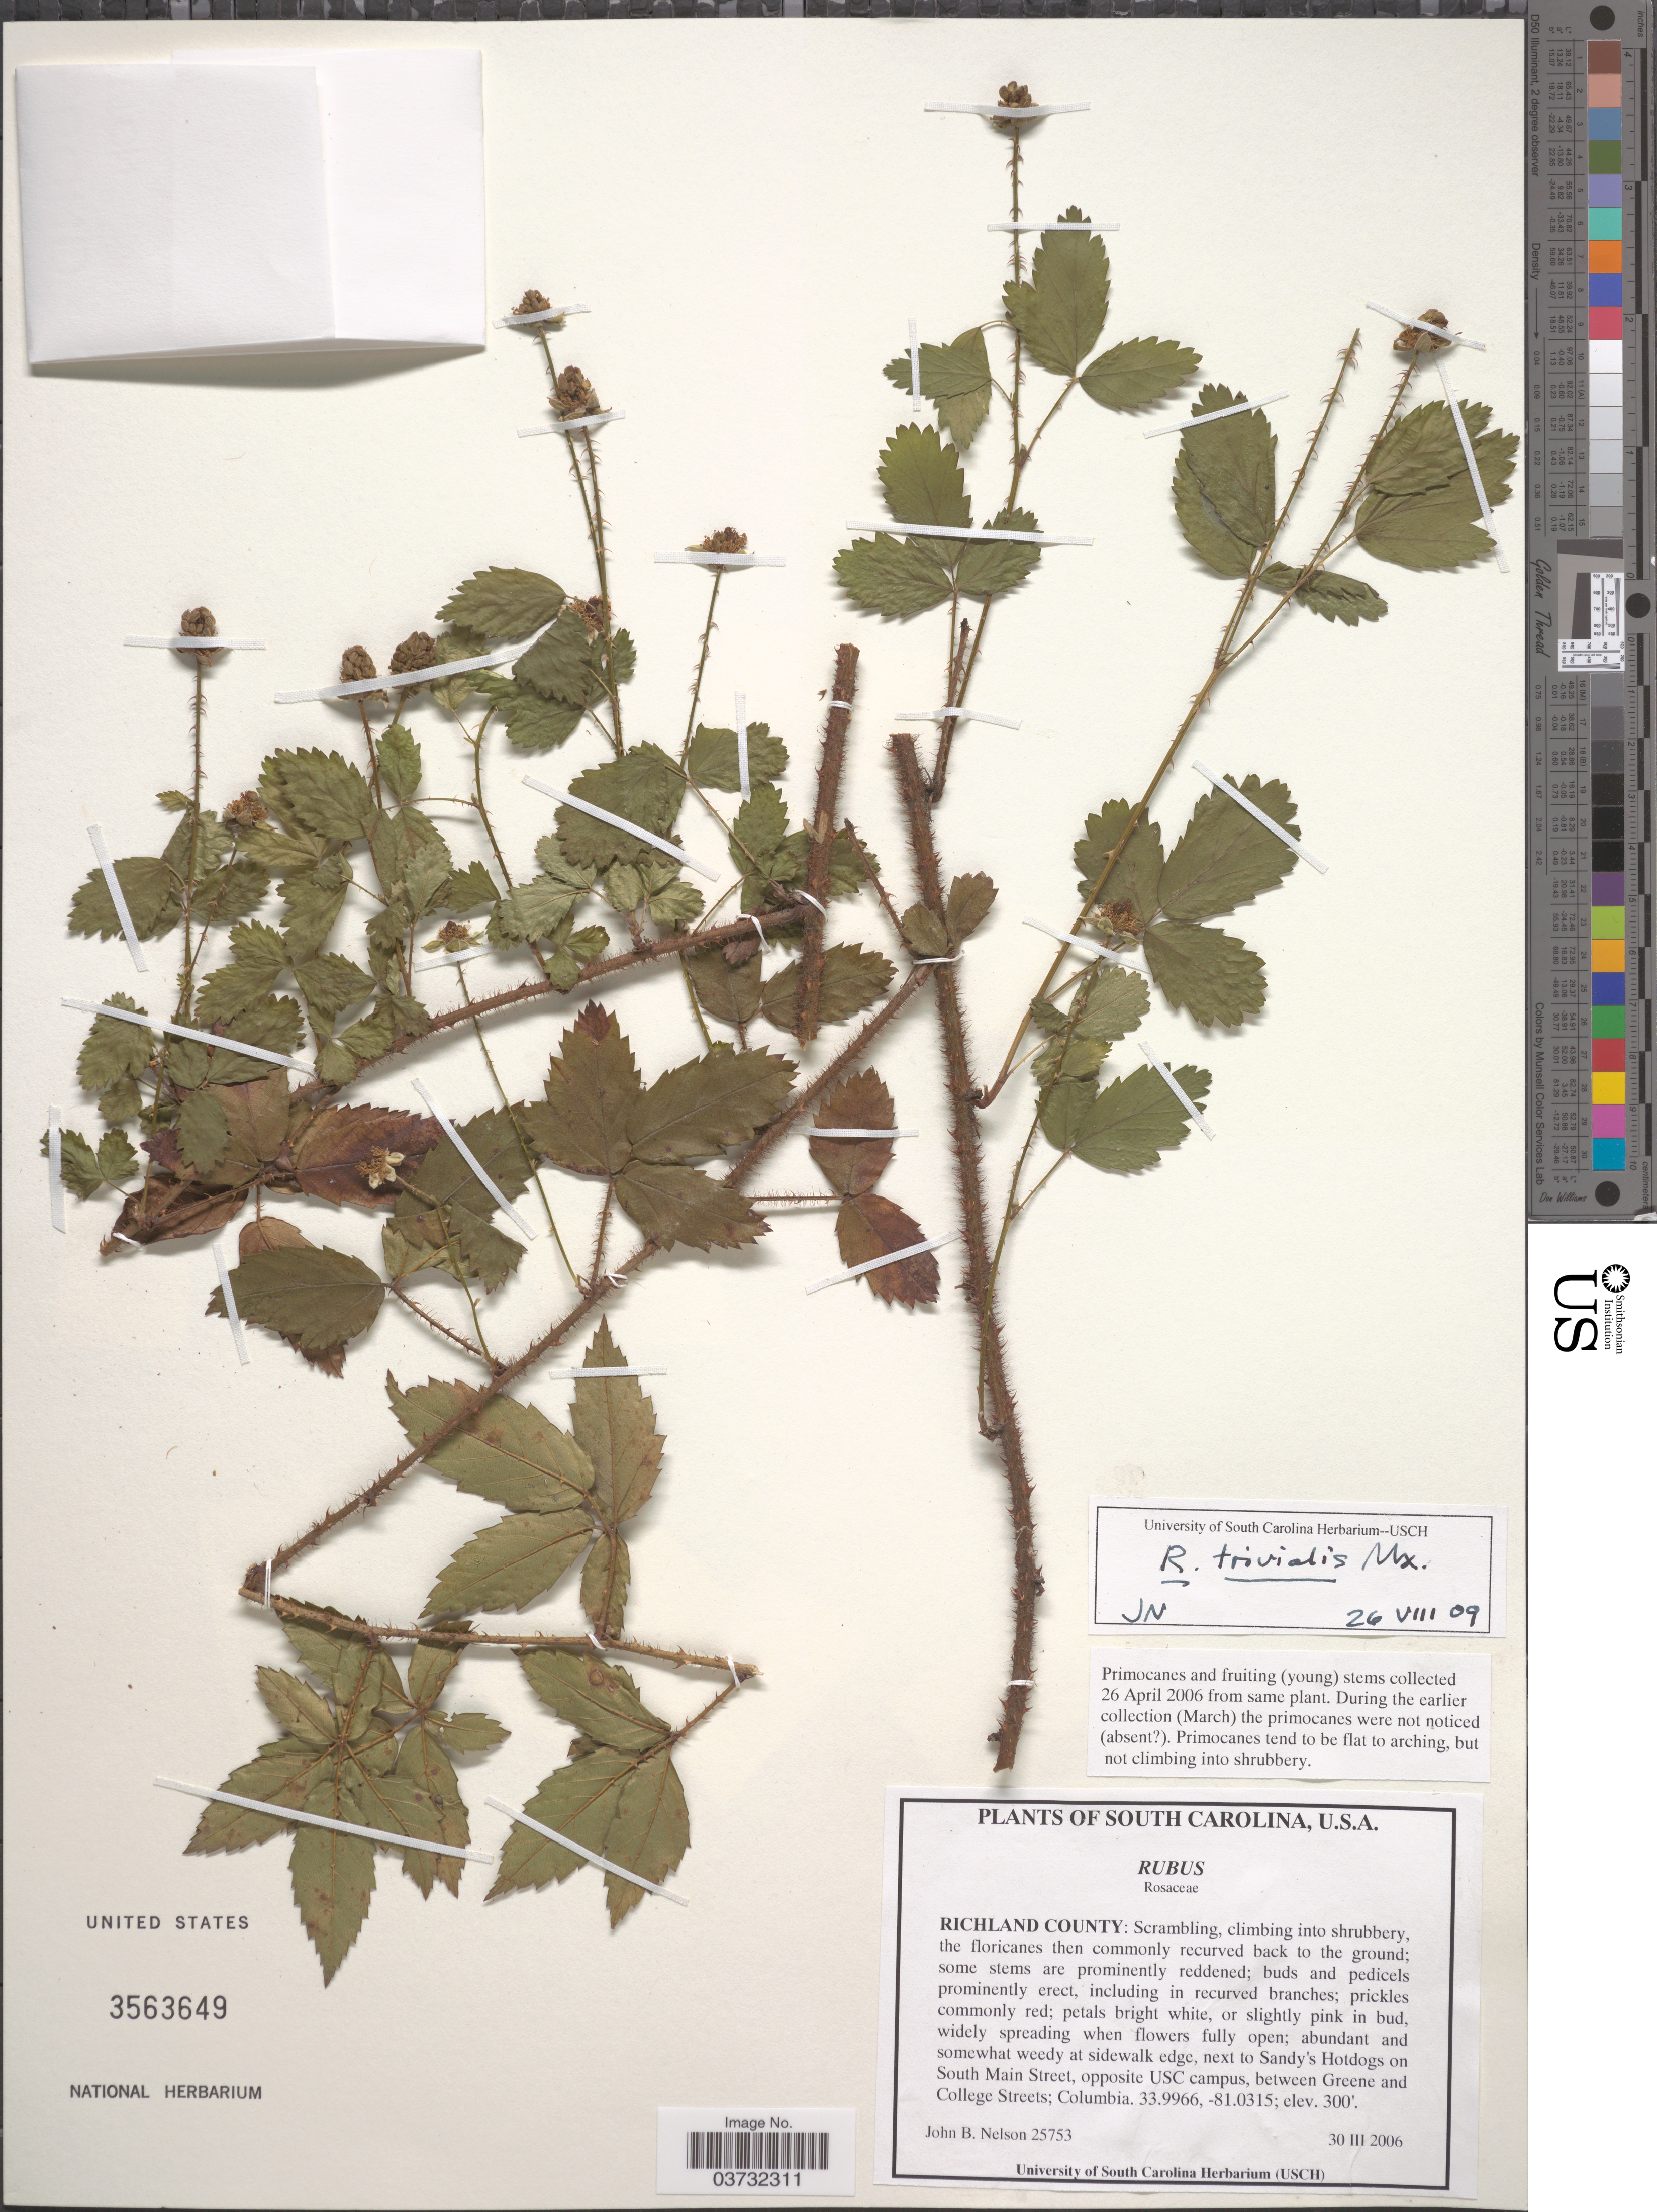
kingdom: Plantae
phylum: Tracheophyta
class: Magnoliopsida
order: Rosales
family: Rosaceae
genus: Rubus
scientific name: Rubus trivialis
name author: Michx.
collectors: J. B. Nelson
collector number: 25753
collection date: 2006-03-30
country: United States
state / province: North Carolina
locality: Richland County: At sidewalk edge, next to Sandy's Hotdogs on South Main Street, opposite USC campus, between Greene and College Streets; Columbia. 33.9966, -81.0315.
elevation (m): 91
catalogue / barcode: US 3563649